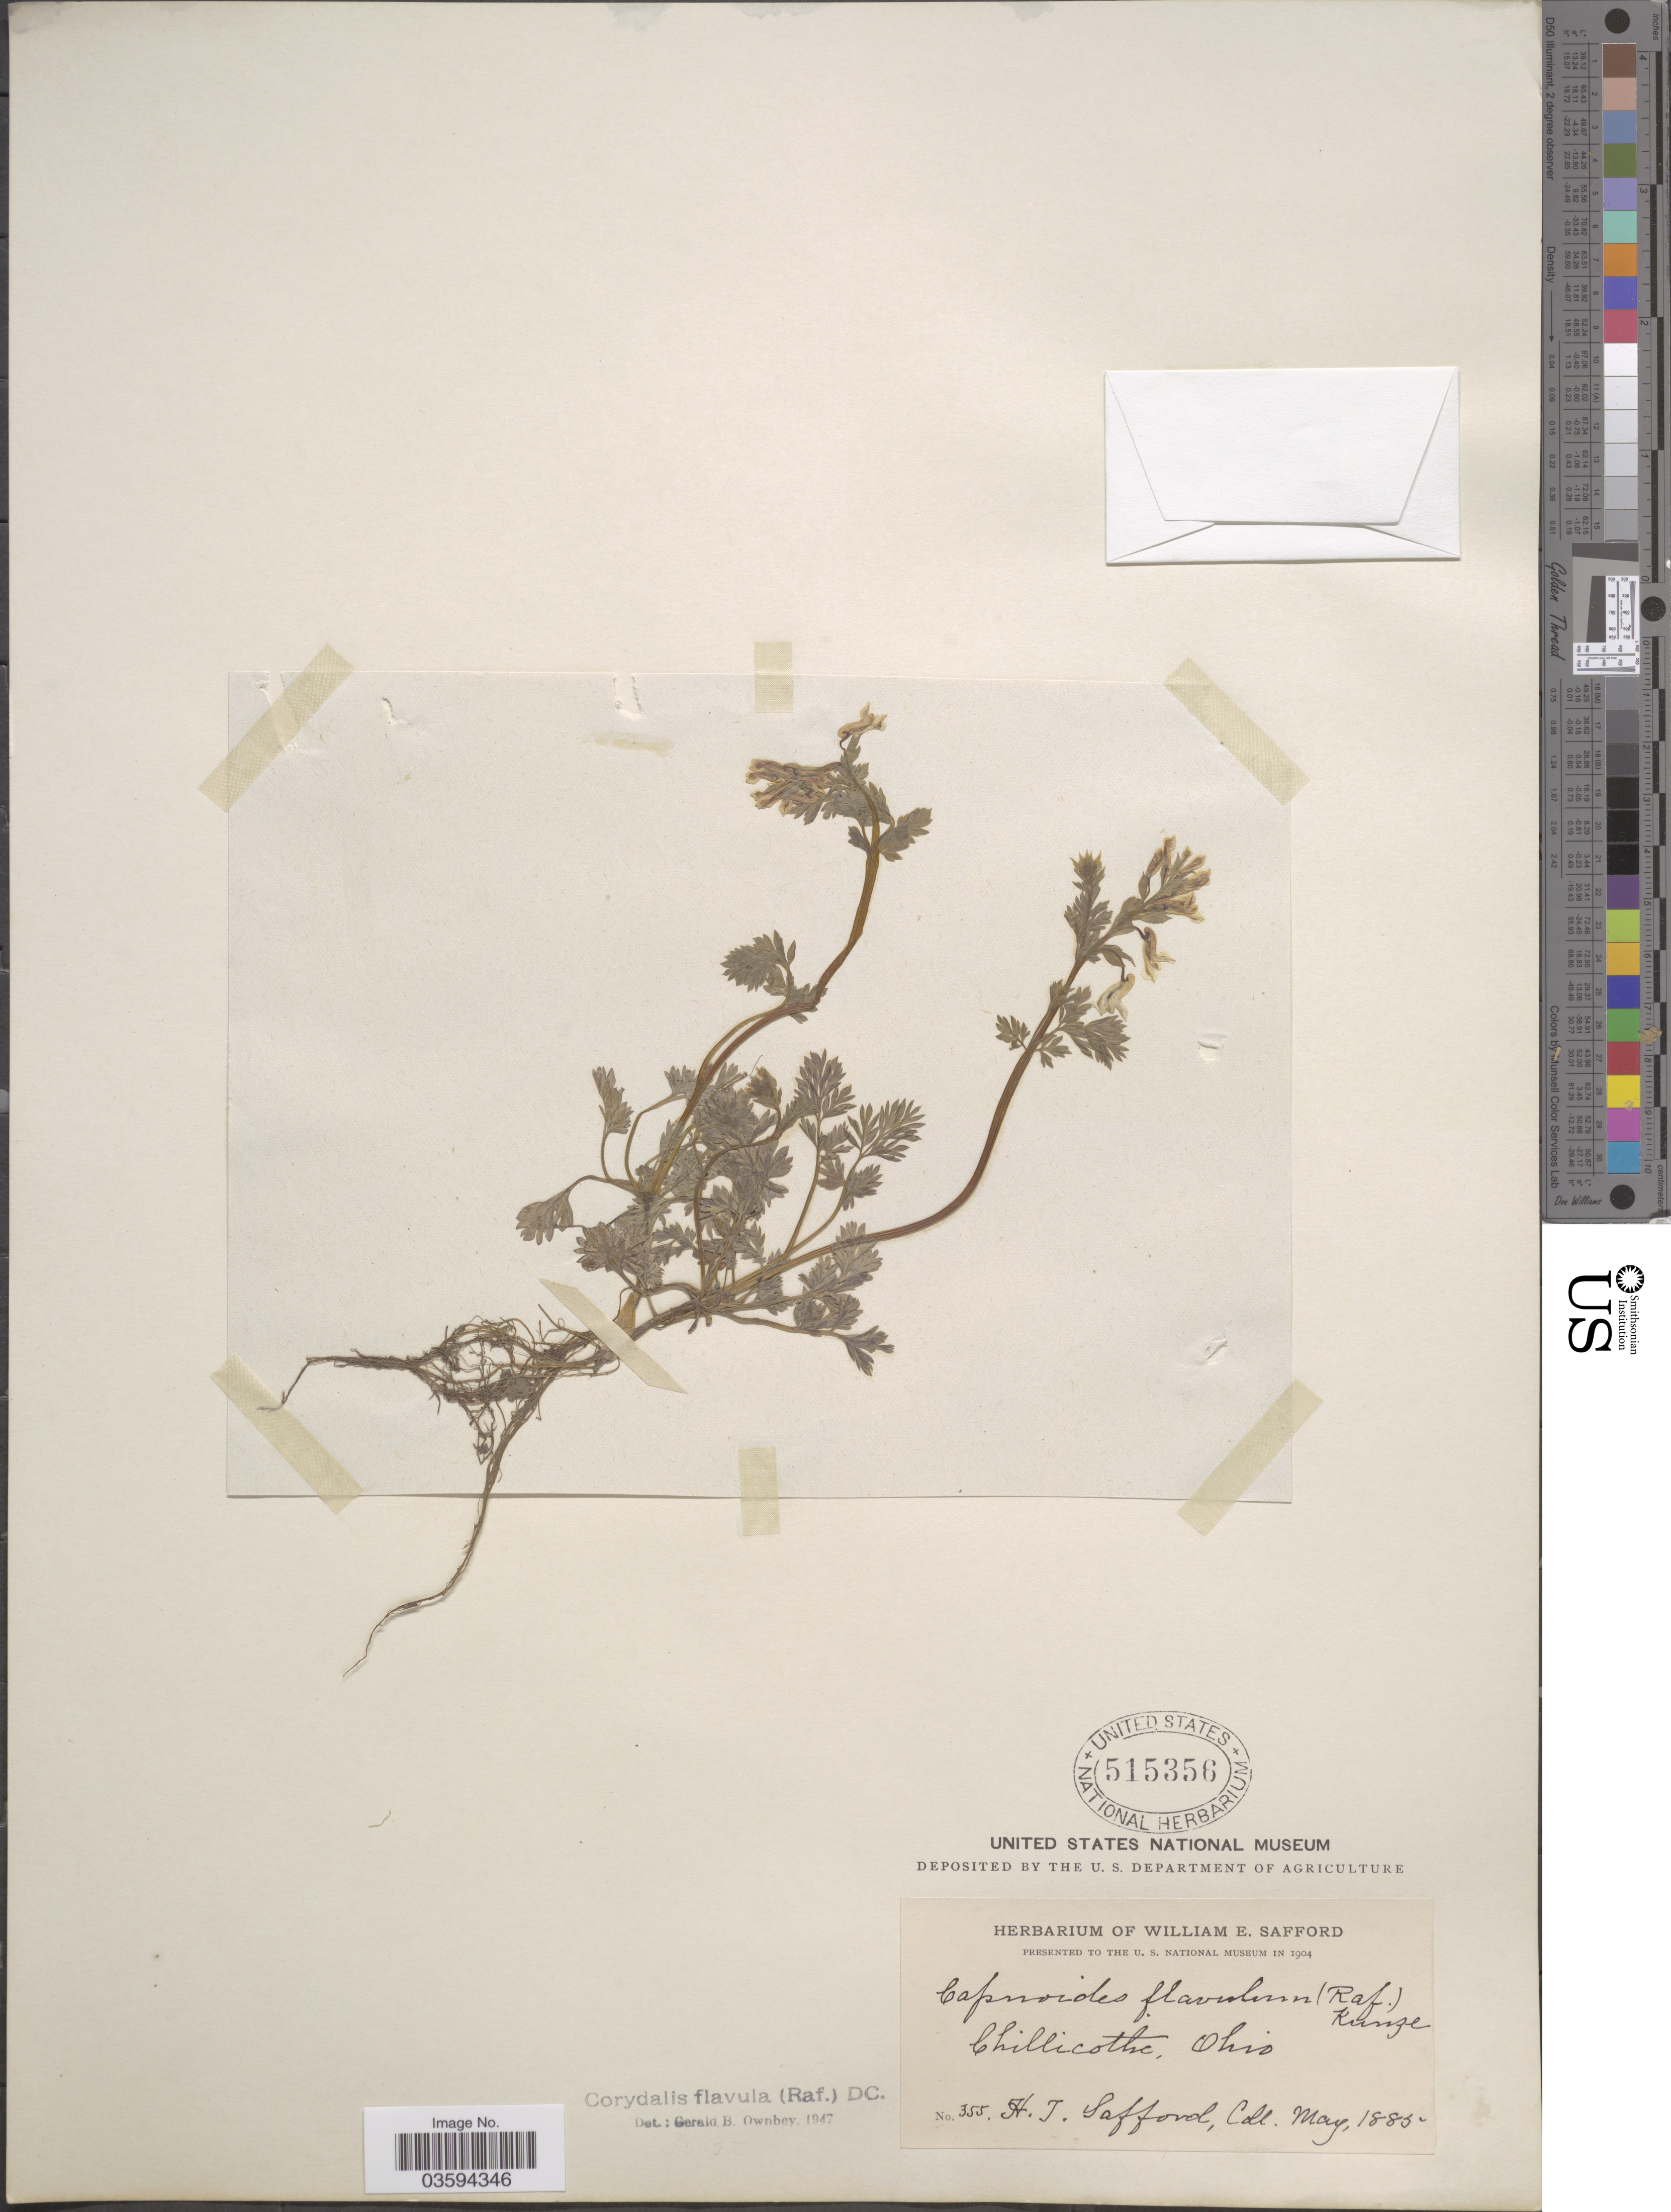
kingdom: Plantae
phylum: Tracheophyta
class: Magnoliopsida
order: Ranunculales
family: Papaveraceae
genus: Corydalis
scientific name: Corydalis flavula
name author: (Raf.) DC.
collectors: H. Safford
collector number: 355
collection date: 1885-05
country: United States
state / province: Ohio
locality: Chillicothe.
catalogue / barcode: US 515356